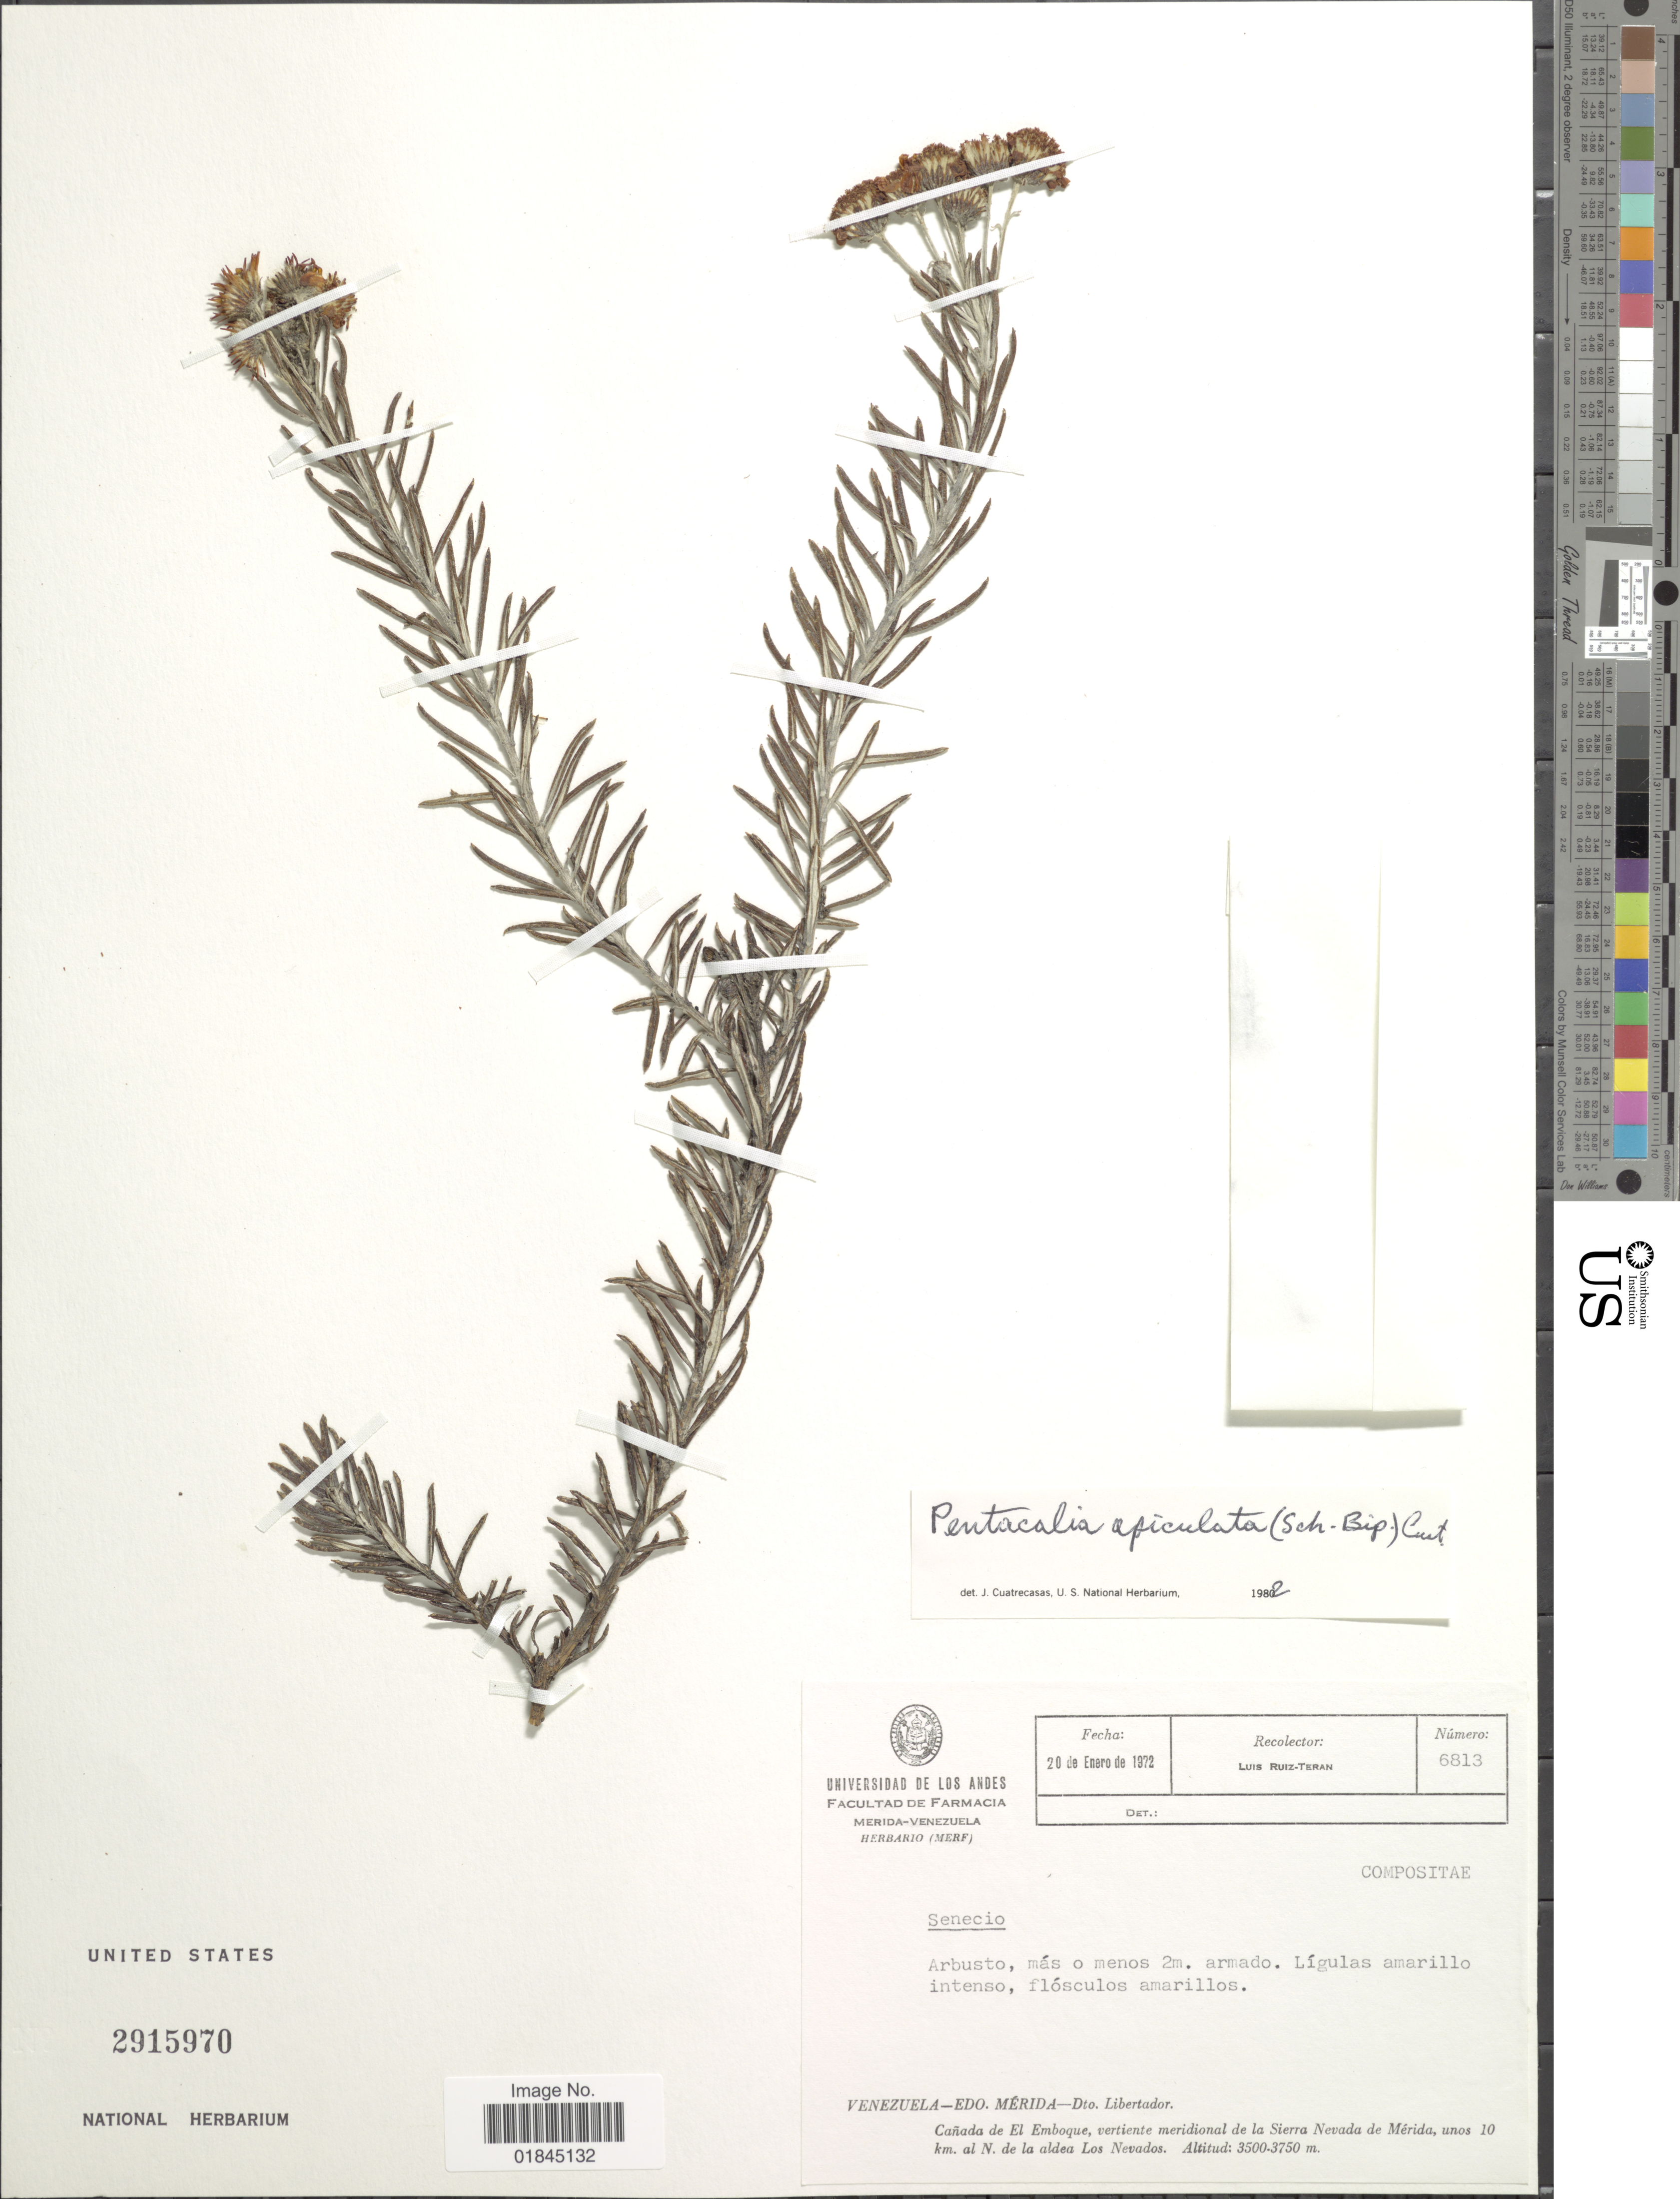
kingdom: Plantae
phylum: Tracheophyta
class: Magnoliopsida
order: Asterales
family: Asteraceae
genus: Pentacalia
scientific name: Pentacalia apiculata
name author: (Sch. Bip. ex Wedd.) Cuatrec.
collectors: L. E. Ruíz-Terán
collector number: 6813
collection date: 1972-01-20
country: Venezuela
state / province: Mérida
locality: Venezuela - Edo. Mérida - Dto. Libertador. Cañada de El Emboque, vertiente meridional de la Sierra Nevada de Mérida, unos 10 km. al N. de la aldea Los Nevados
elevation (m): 3500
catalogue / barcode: US 2915970